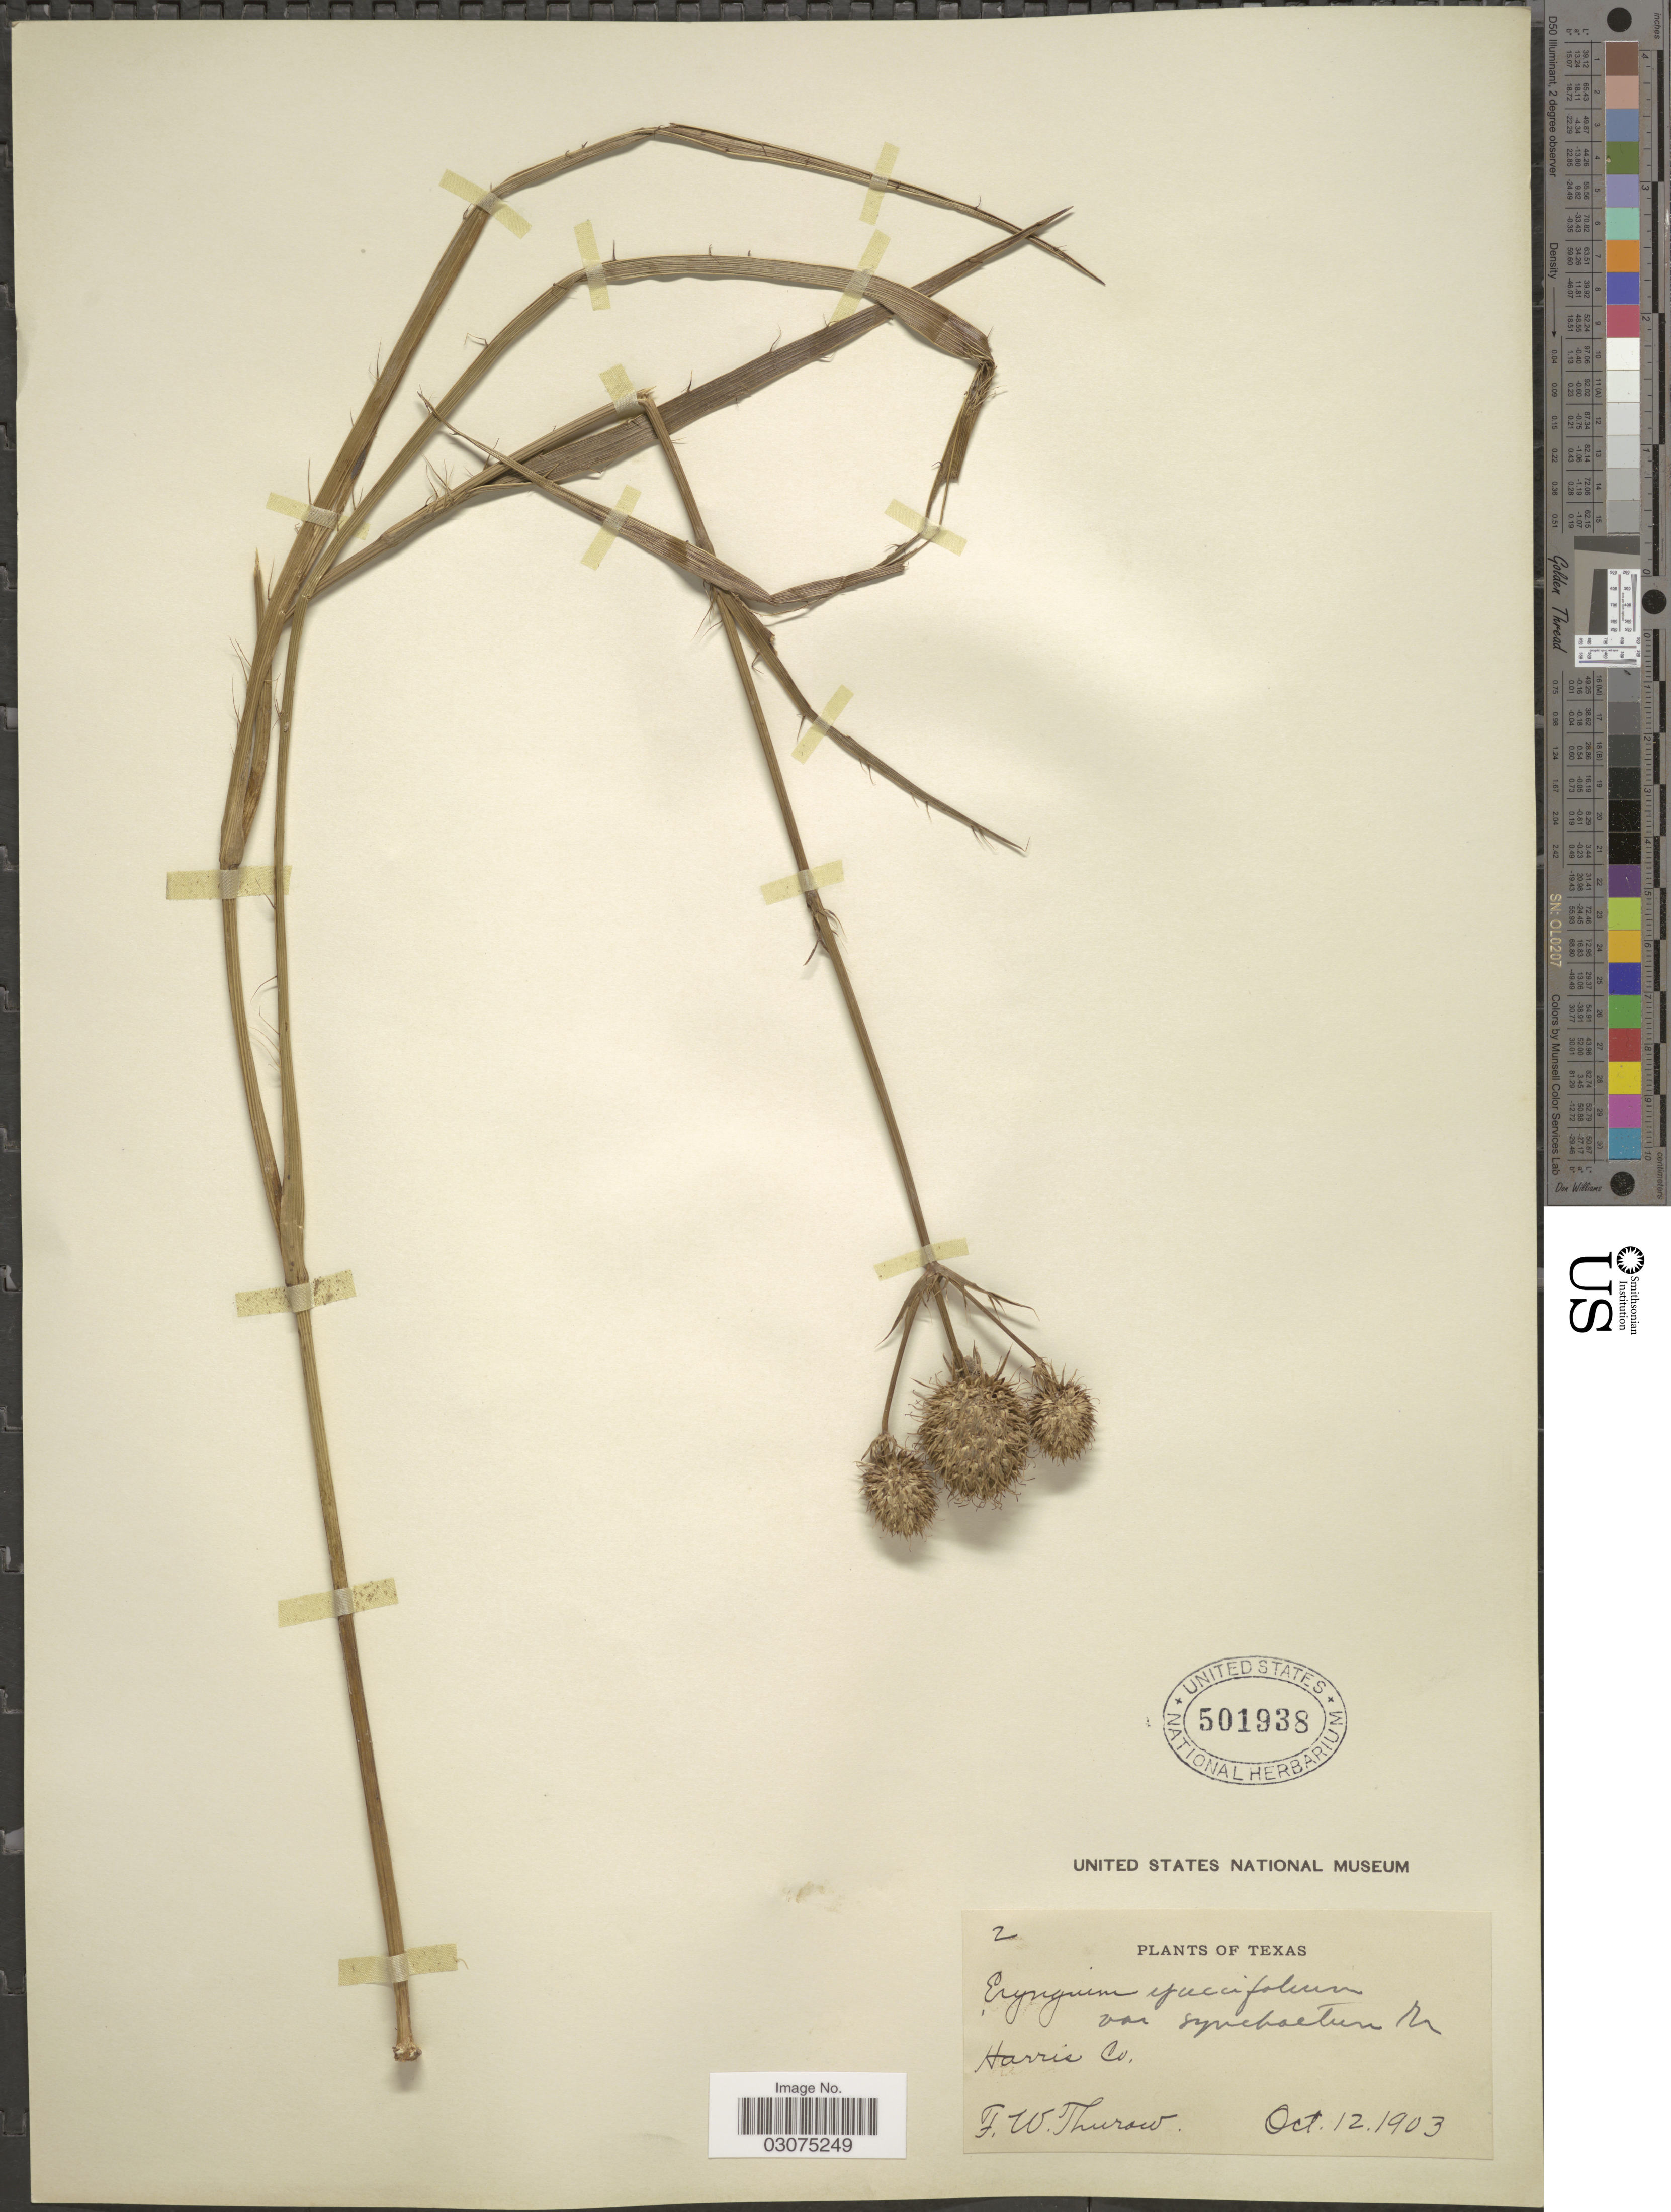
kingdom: Plantae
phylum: Tracheophyta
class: Magnoliopsida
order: Apiales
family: Apiaceae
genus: Eryngium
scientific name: Eryngium yuccifolium var. synchaetum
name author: A. Gray ex J.M. Coult. & Rose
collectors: F. W. Thurow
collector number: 2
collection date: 1903-10-12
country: United States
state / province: Texas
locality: Harris Co.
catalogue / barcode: US 501938